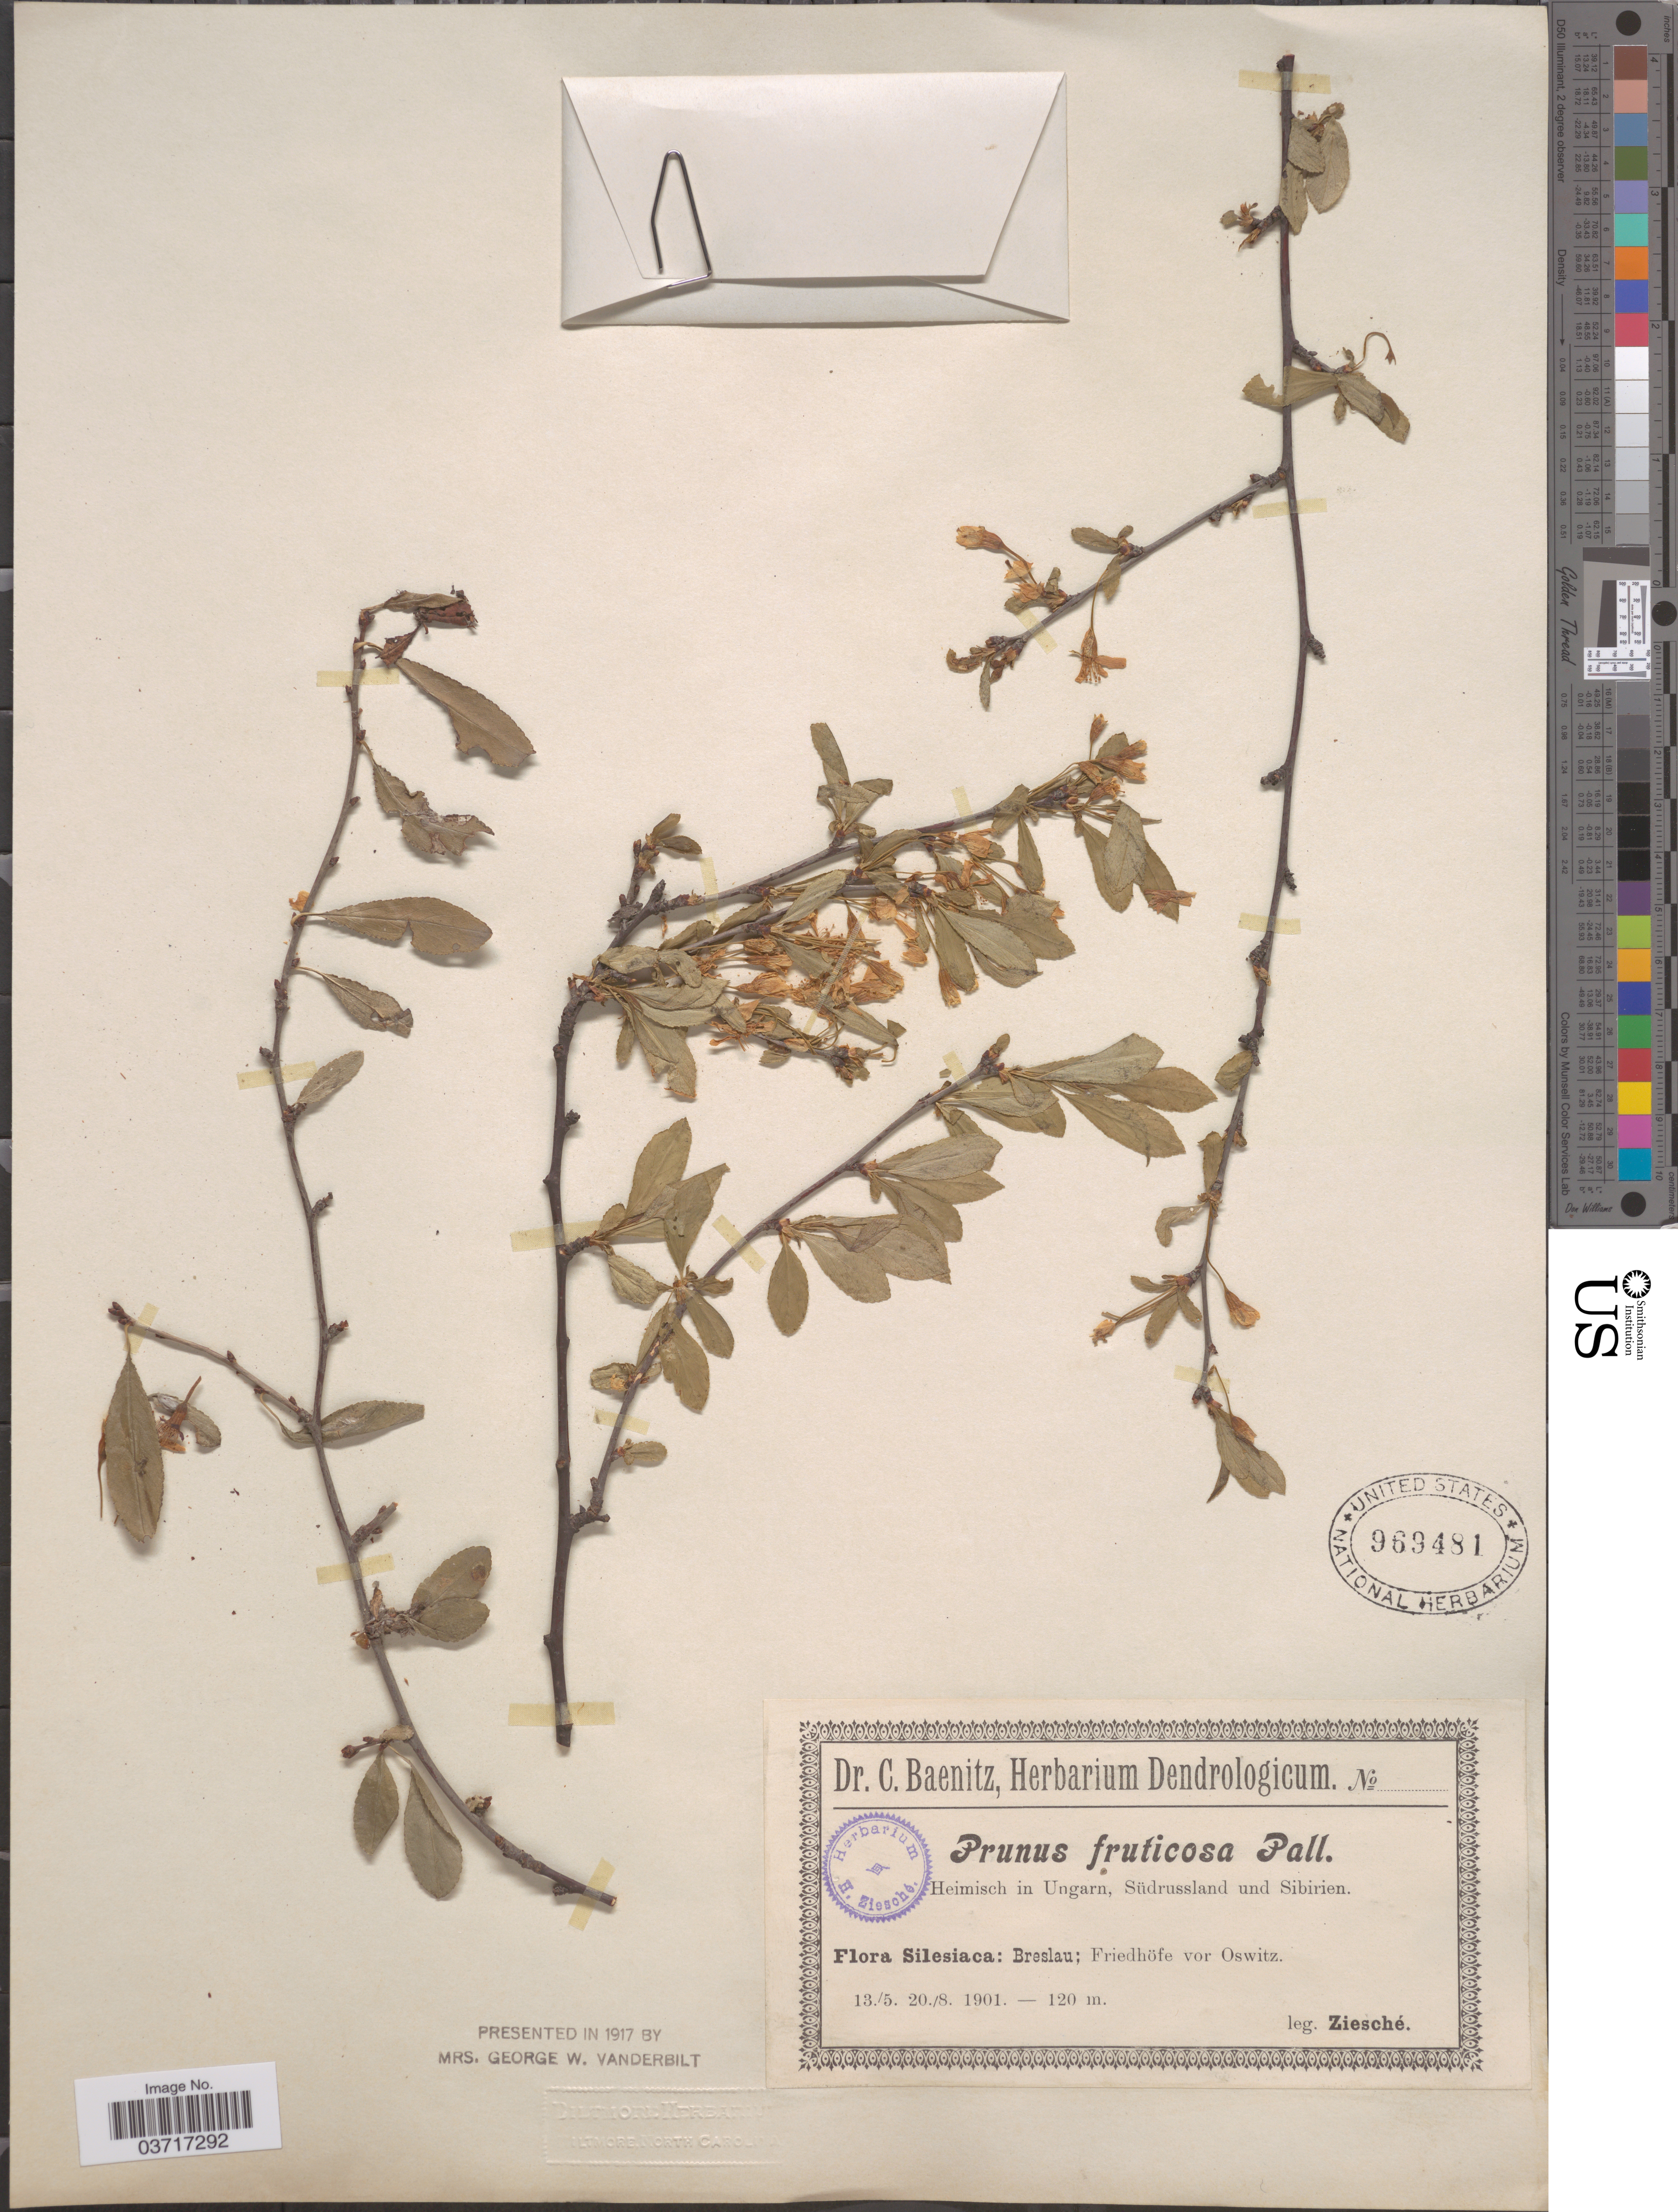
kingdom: Plantae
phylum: Tracheophyta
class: Magnoliopsida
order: Rosales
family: Rosaceae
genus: Prunus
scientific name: Prunus fruticosa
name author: Pall.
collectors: Ziesché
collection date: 1901-05-13/1901-08-20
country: Poland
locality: Silesiaca: Breslau; Friedhöfe vor Oswitz.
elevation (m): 120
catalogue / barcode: US 969481